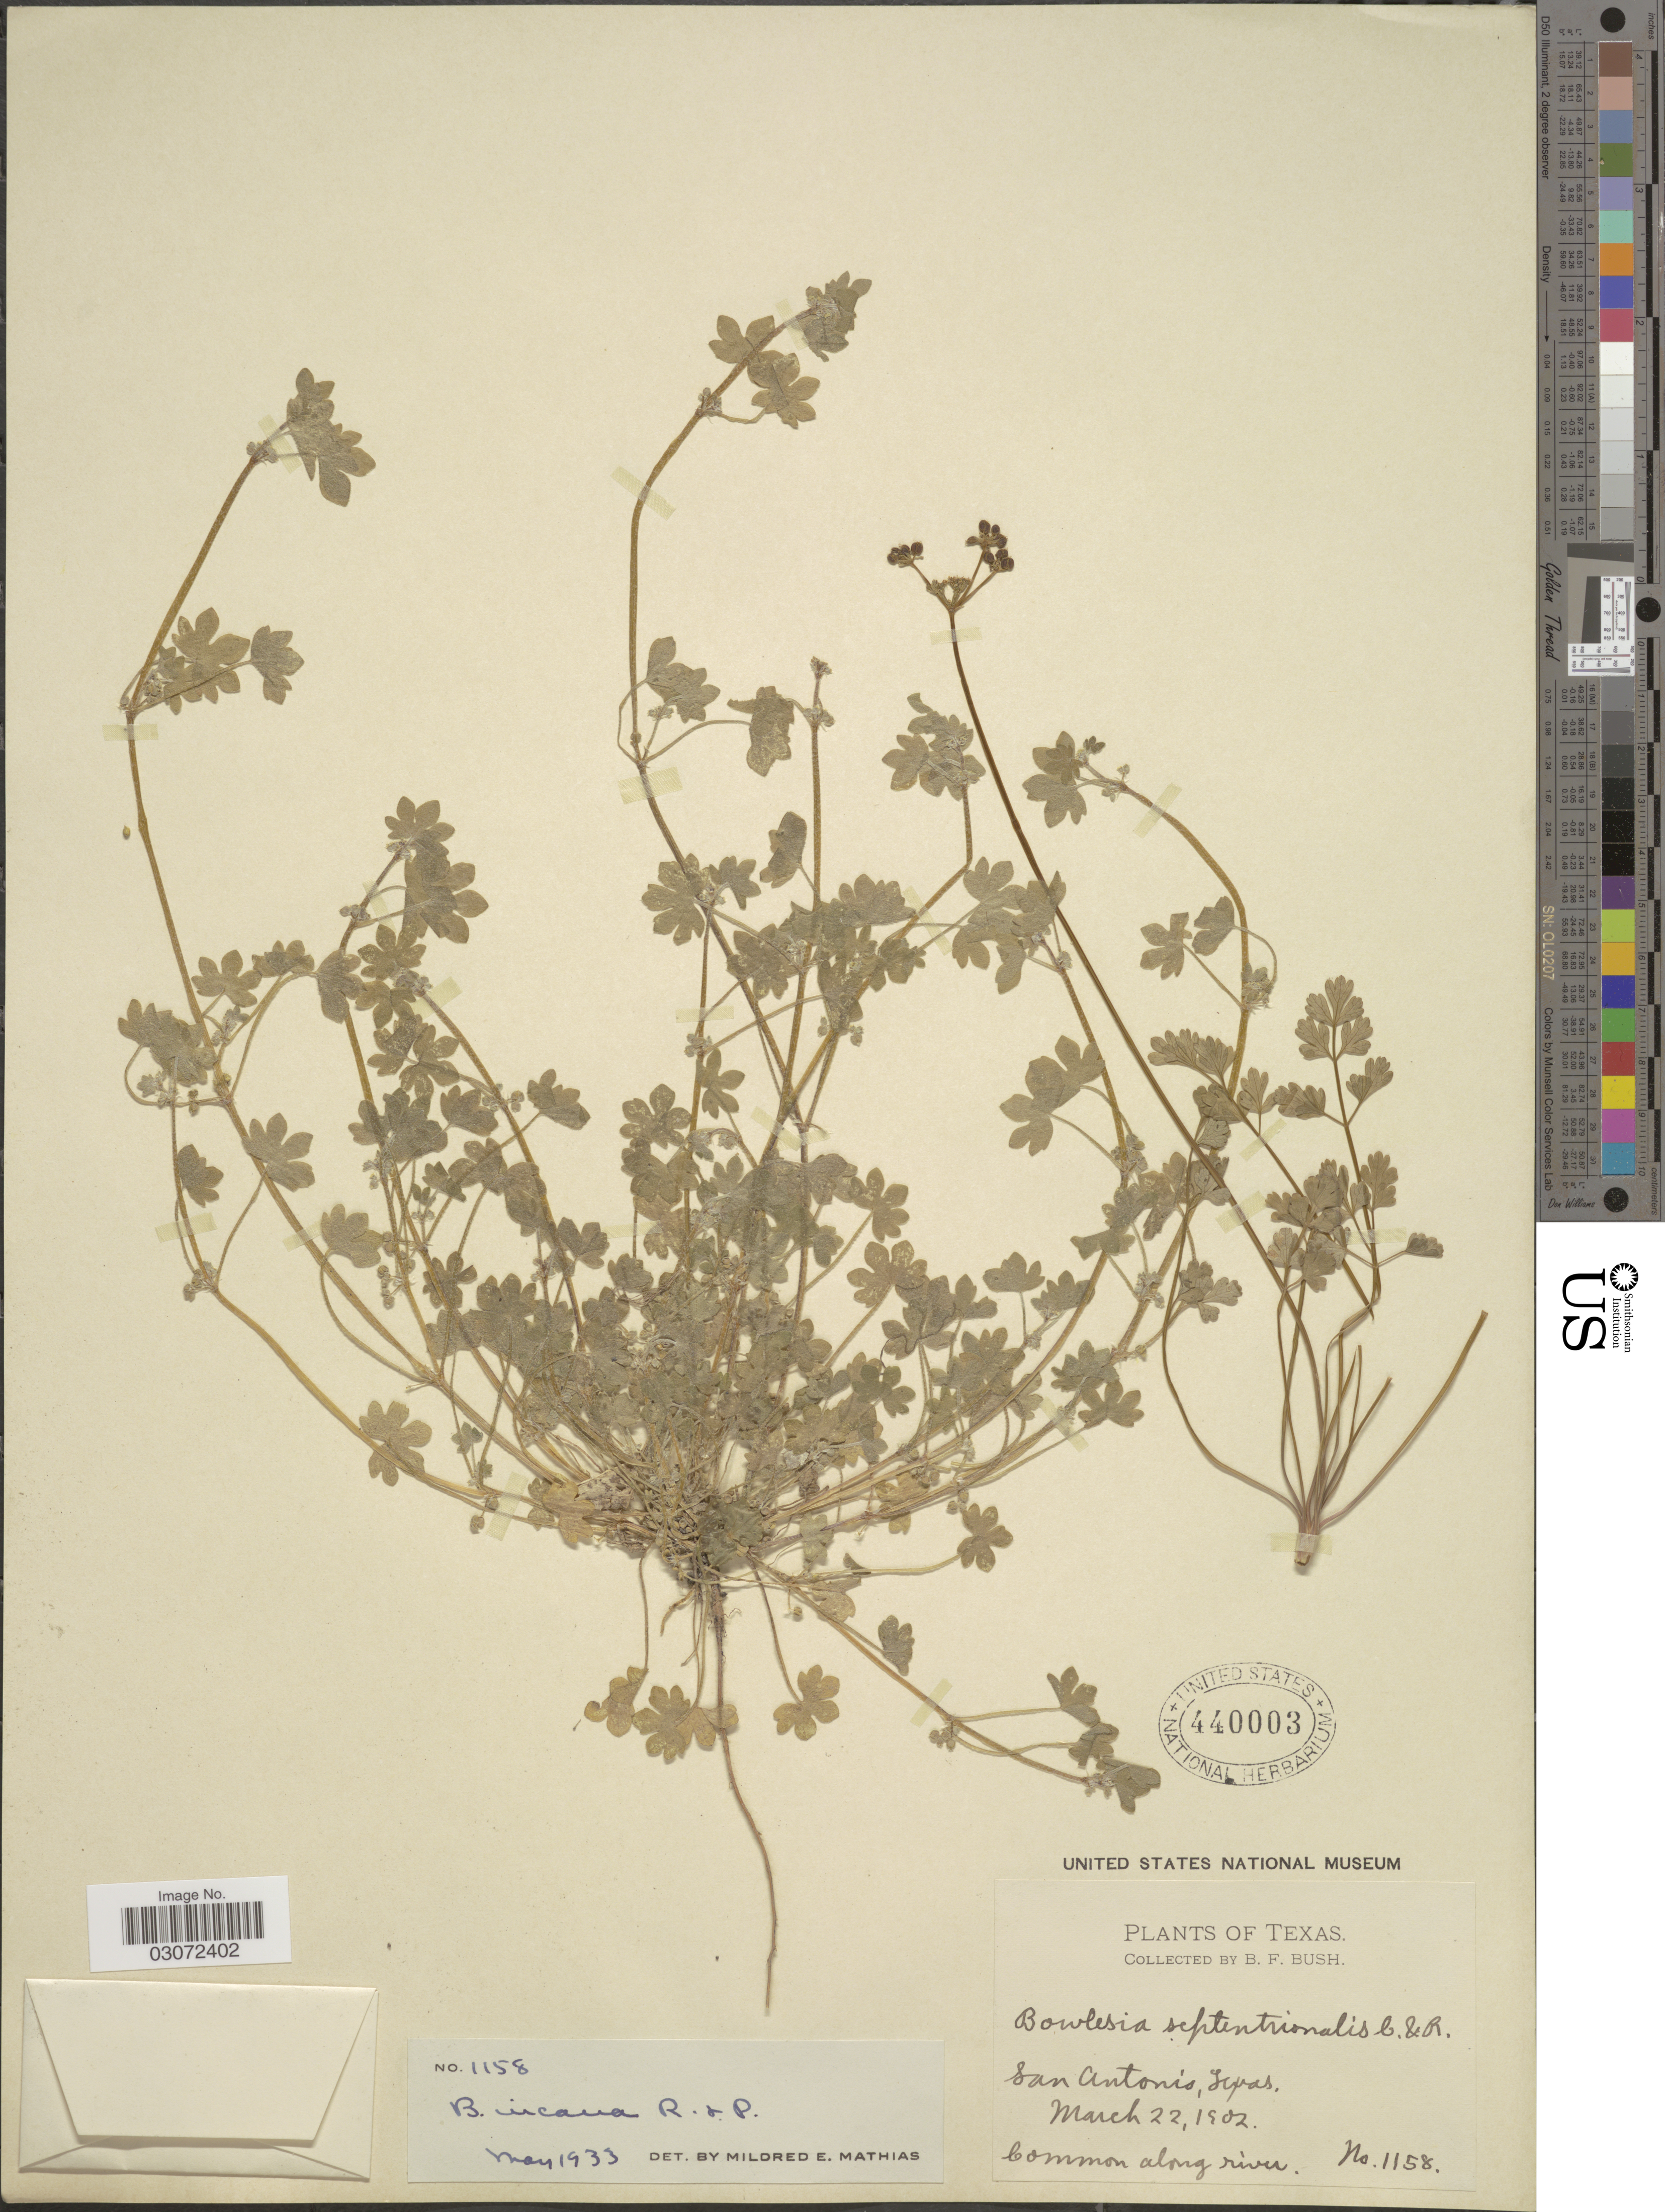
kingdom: Plantae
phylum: Tracheophyta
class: Magnoliopsida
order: Apiales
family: Apiaceae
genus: Bowlesia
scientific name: Bowlesia incana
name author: Ruiz & Pav.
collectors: B. F. Bush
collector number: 1158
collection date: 1902-03-22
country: United States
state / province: Texas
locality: San Antonio.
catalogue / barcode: US 440003